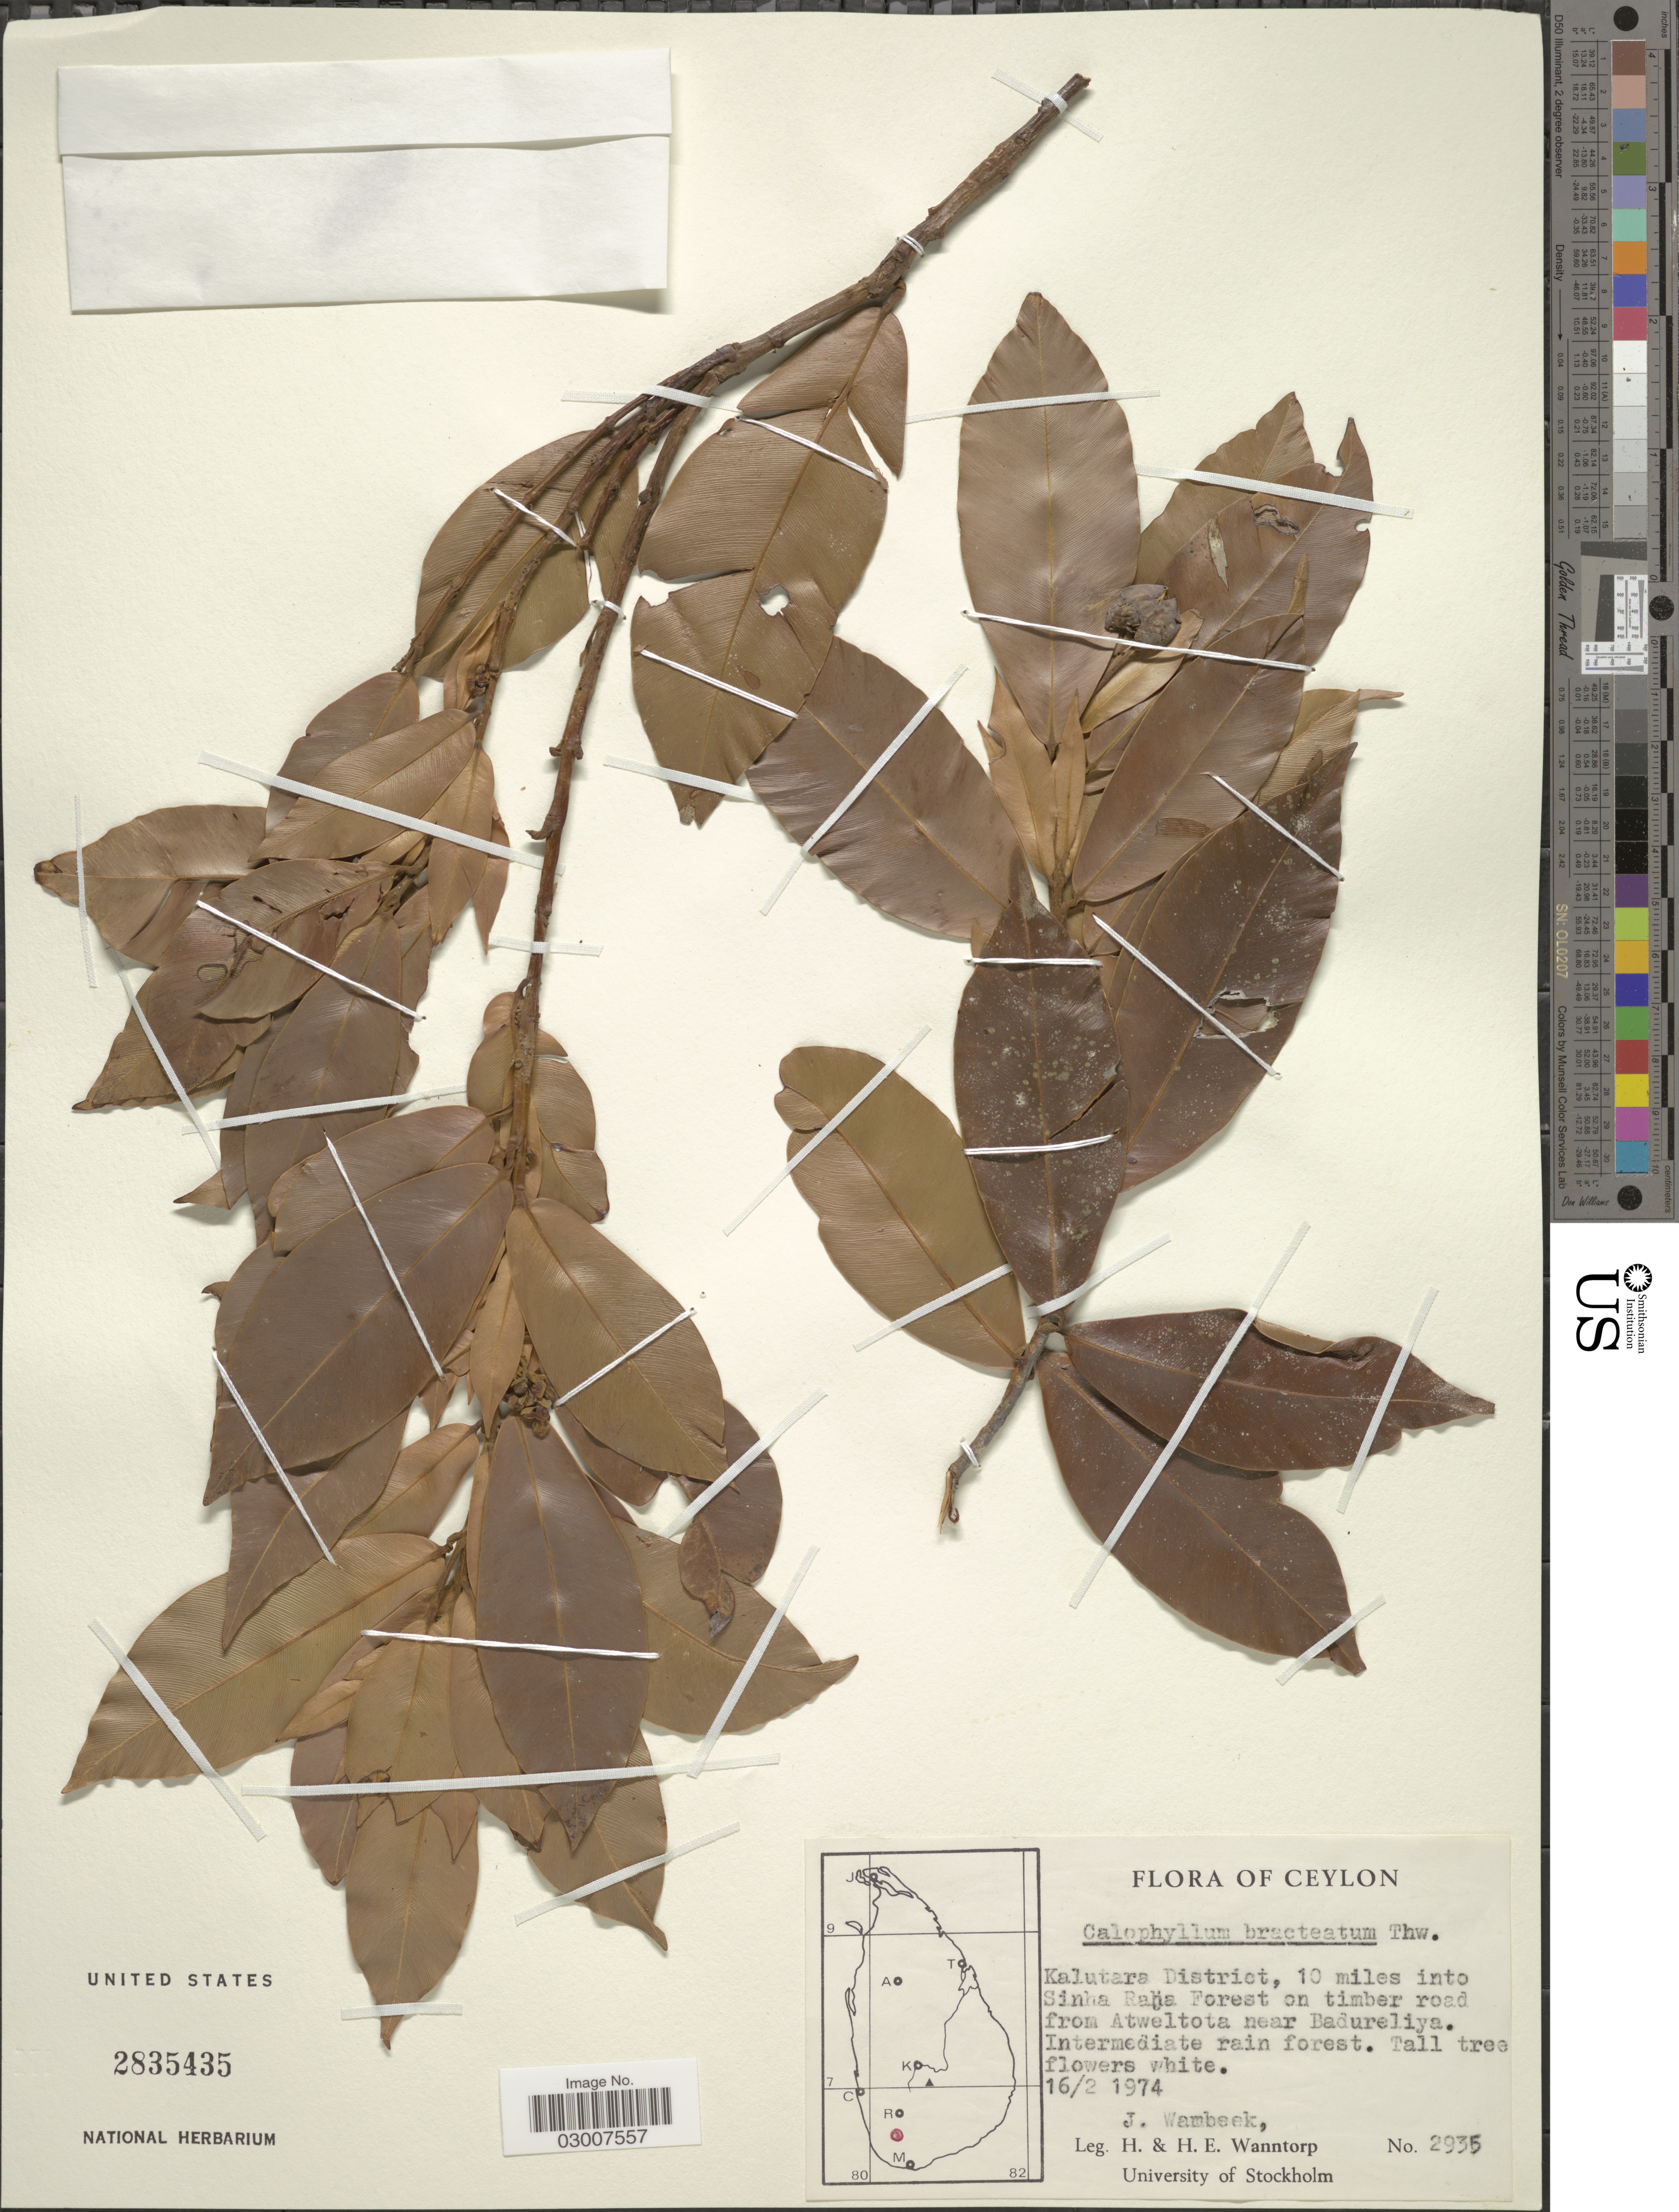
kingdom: Plantae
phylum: Tracheophyta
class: Magnoliopsida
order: Malpighiales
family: Calophyllaceae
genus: Calophyllum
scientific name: Calophyllum bracteatum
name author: Thwaites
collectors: H. Wanntorp, H. Wanntorp & J. Wambeek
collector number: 2935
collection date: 1974-02-16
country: Sri Lanka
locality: Ceylon. Kalutara District, 10 miles into Sinha Raha Forest on timber road from Atweltota near Badureliya.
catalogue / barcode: US 2835435